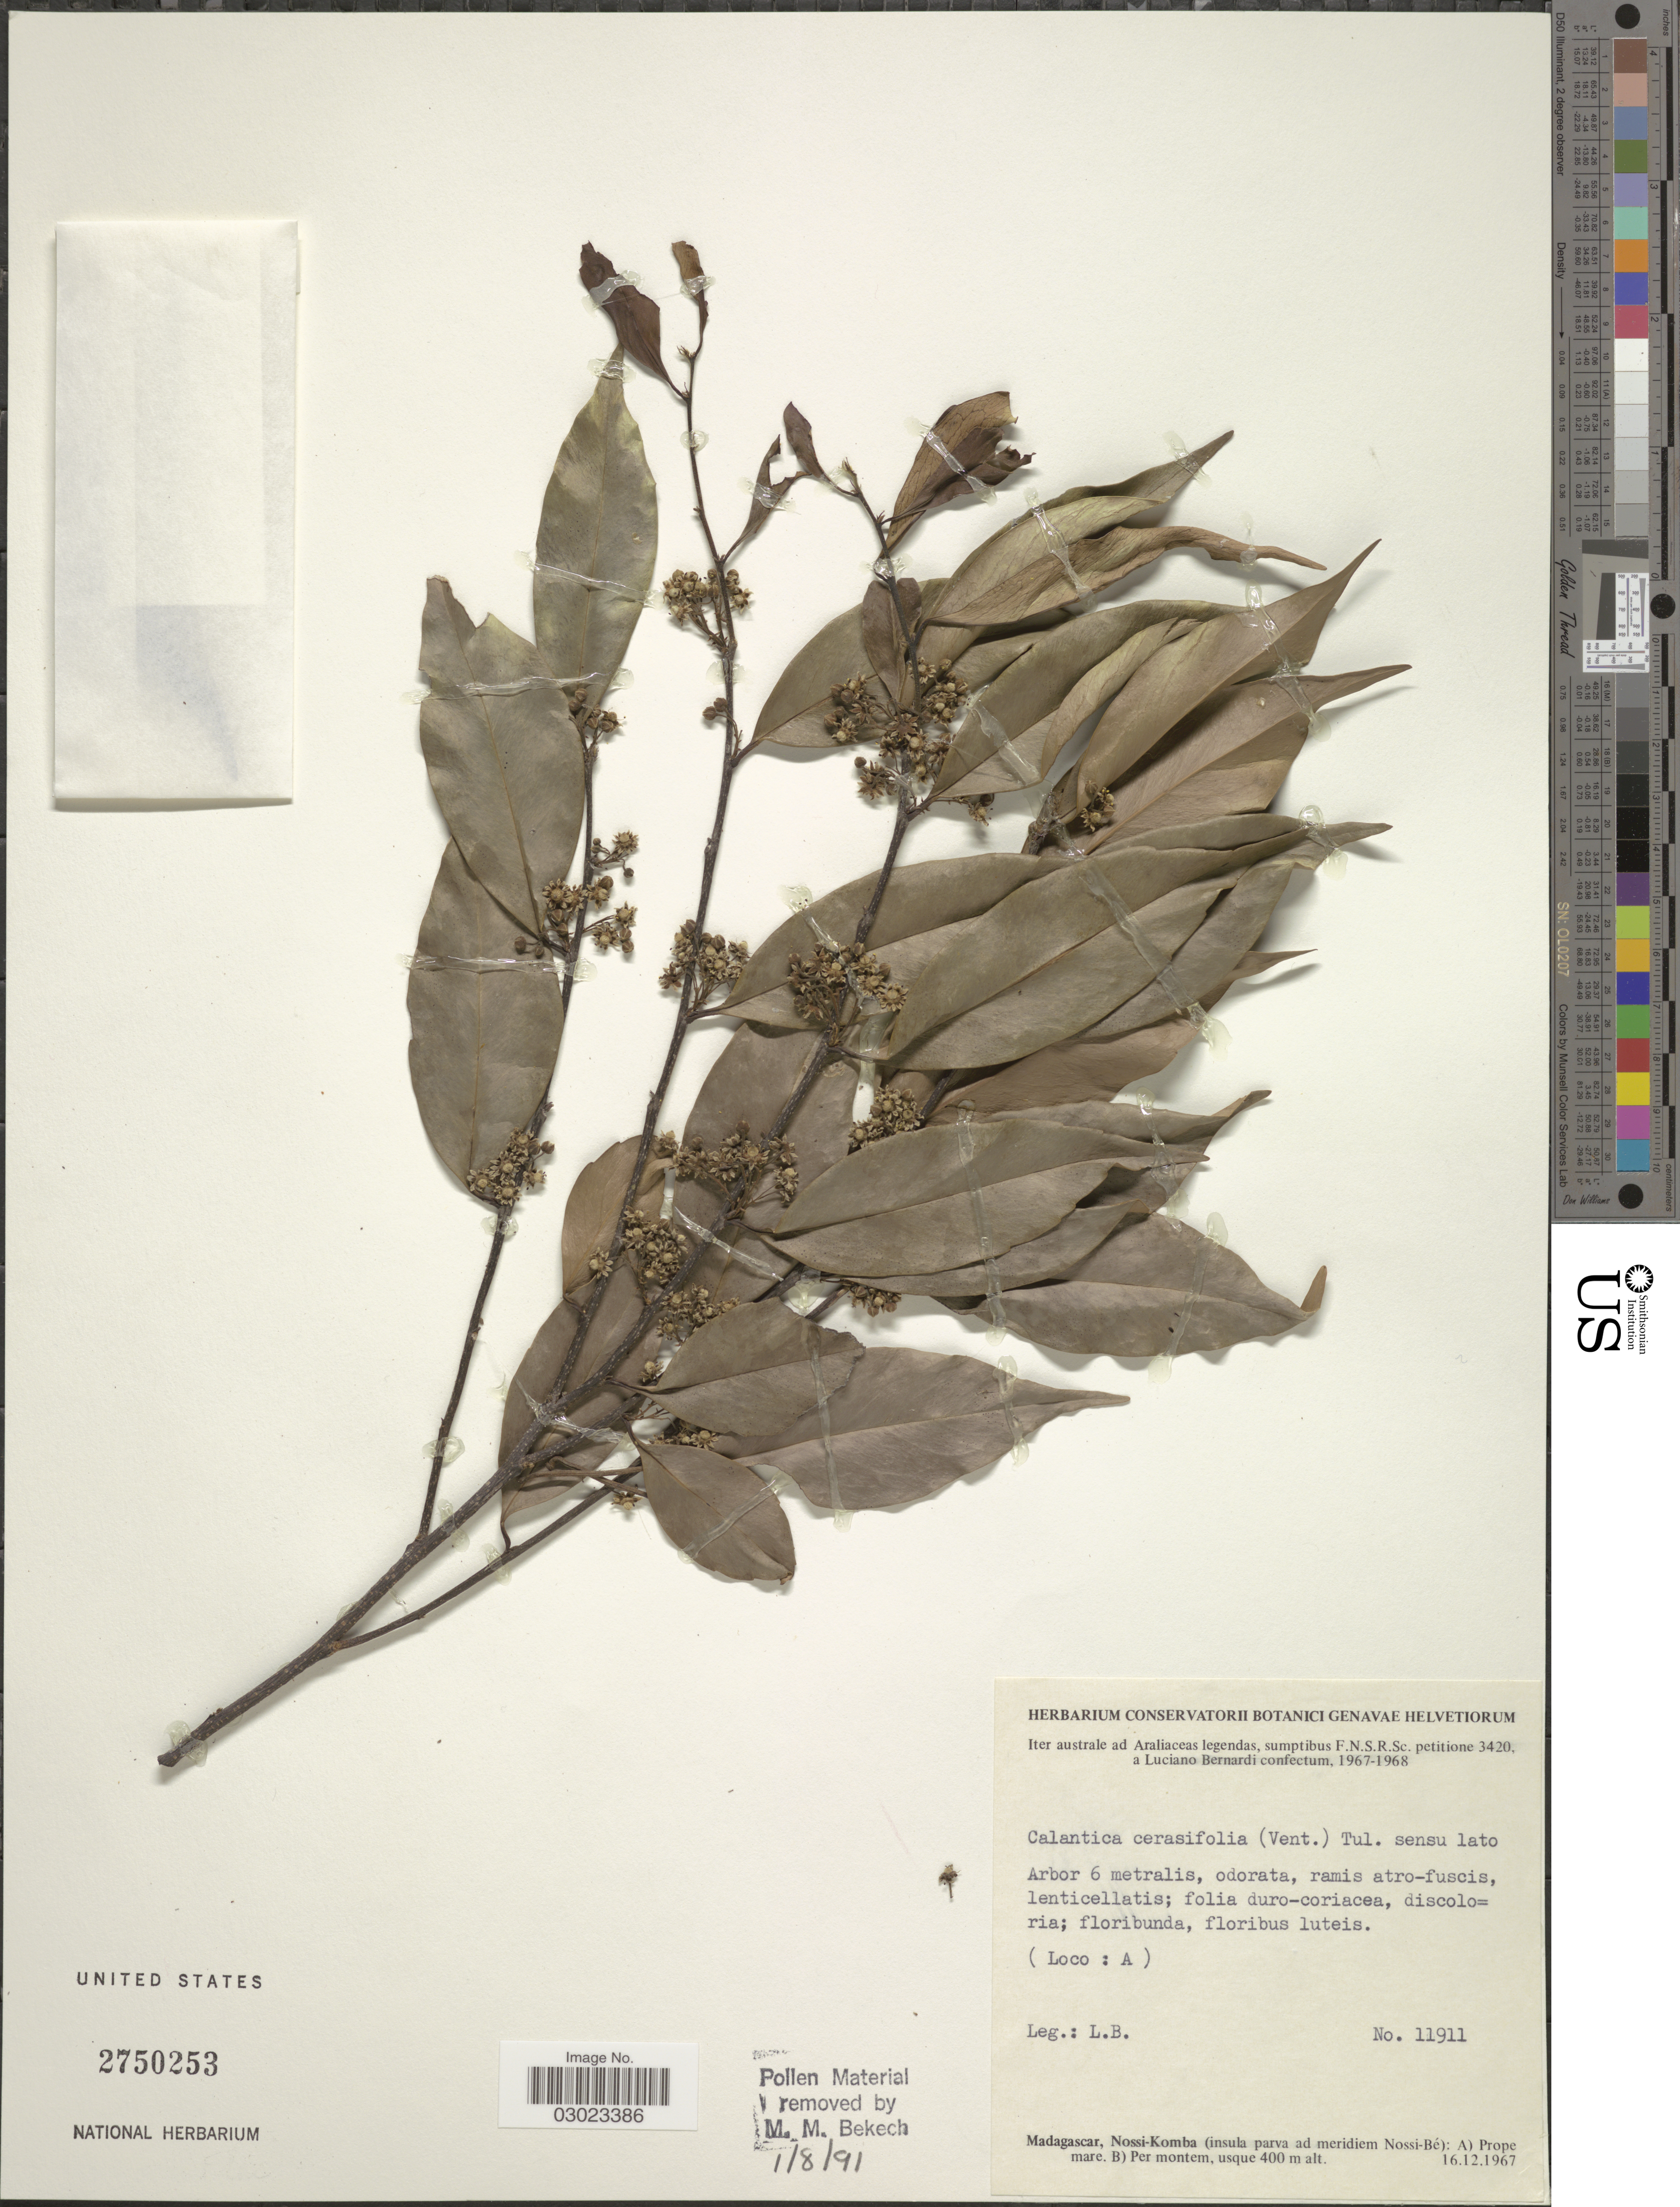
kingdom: Plantae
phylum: Tracheophyta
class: Magnoliopsida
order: Malpighiales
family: Salicaceae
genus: Calantica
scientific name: Calantica cerasifolia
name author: (Vent.) Tul.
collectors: L. Bernardi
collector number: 11911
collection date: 1967-12-16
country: Madagascar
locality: Nossi-Komba (insula parva ad meridiem Nossi-Bé).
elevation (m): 400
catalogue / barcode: US 2750253